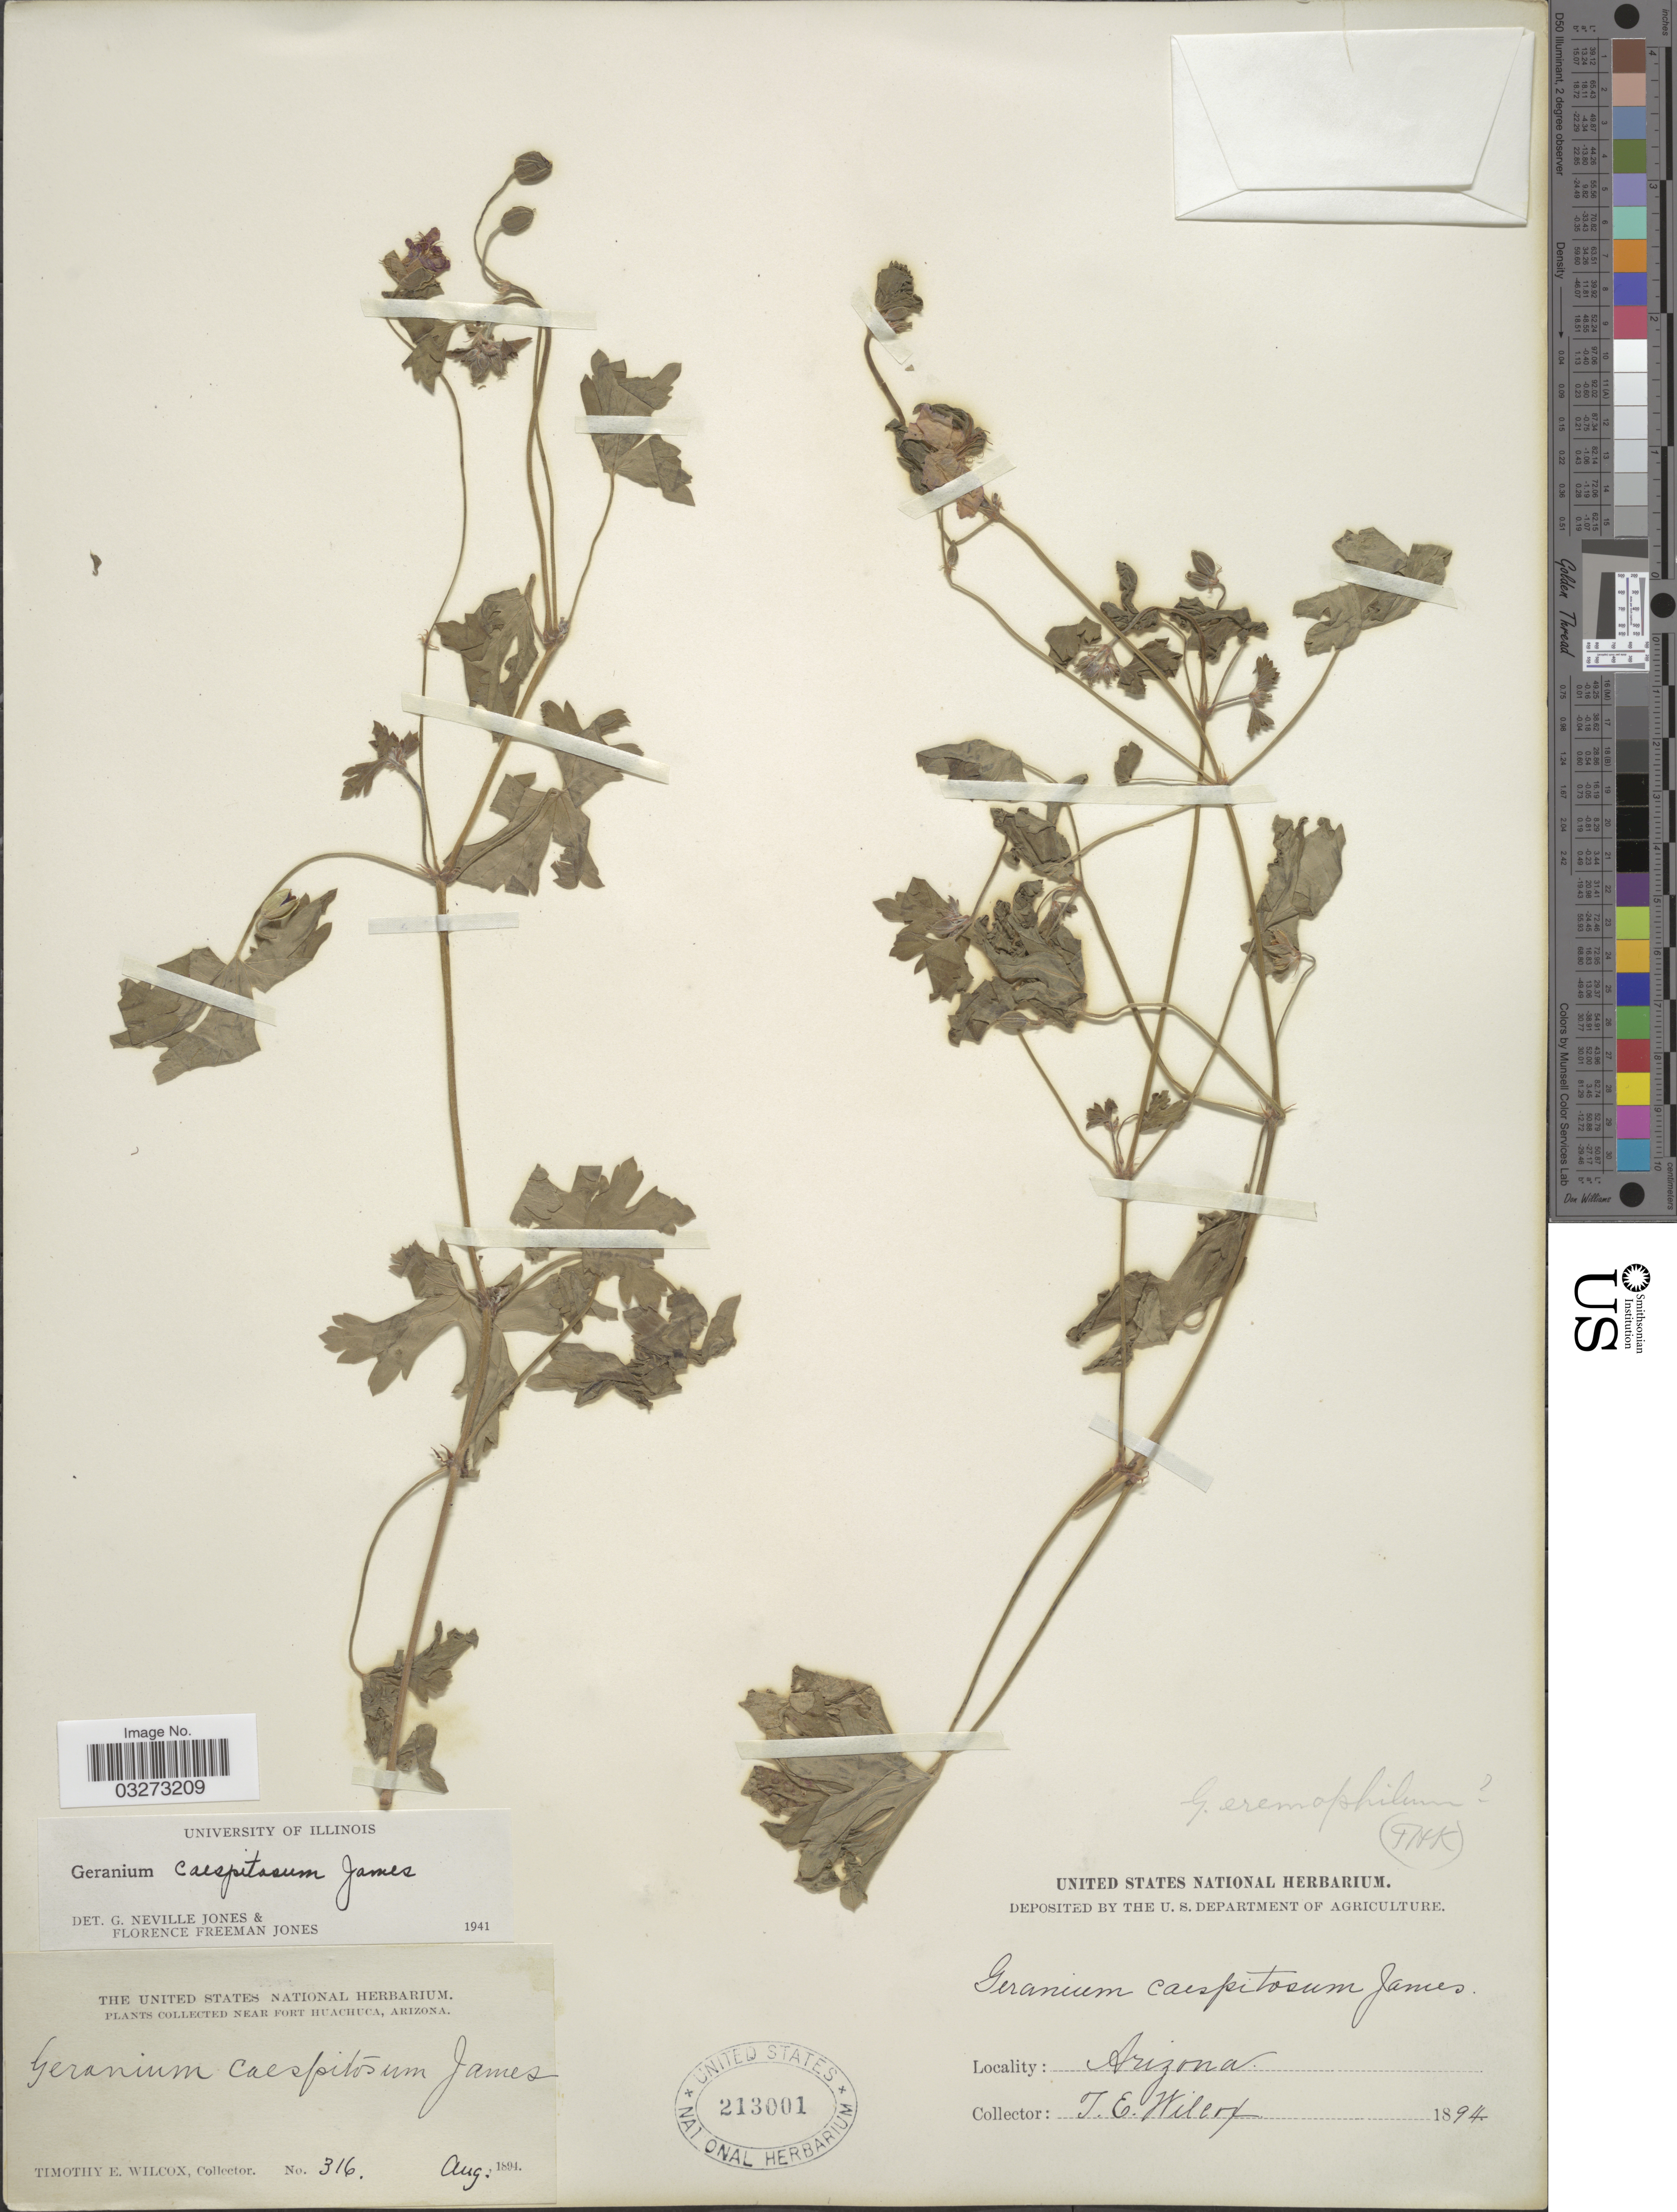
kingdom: Plantae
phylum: Tracheophyta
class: Magnoliopsida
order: Geraniales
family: Geraniaceae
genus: Geranium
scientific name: Geranium caespitosum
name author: E. James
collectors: T. E. Wilcox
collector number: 316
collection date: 1894-08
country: United States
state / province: Arizona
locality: Near Fort Huachuca.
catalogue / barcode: US 213001